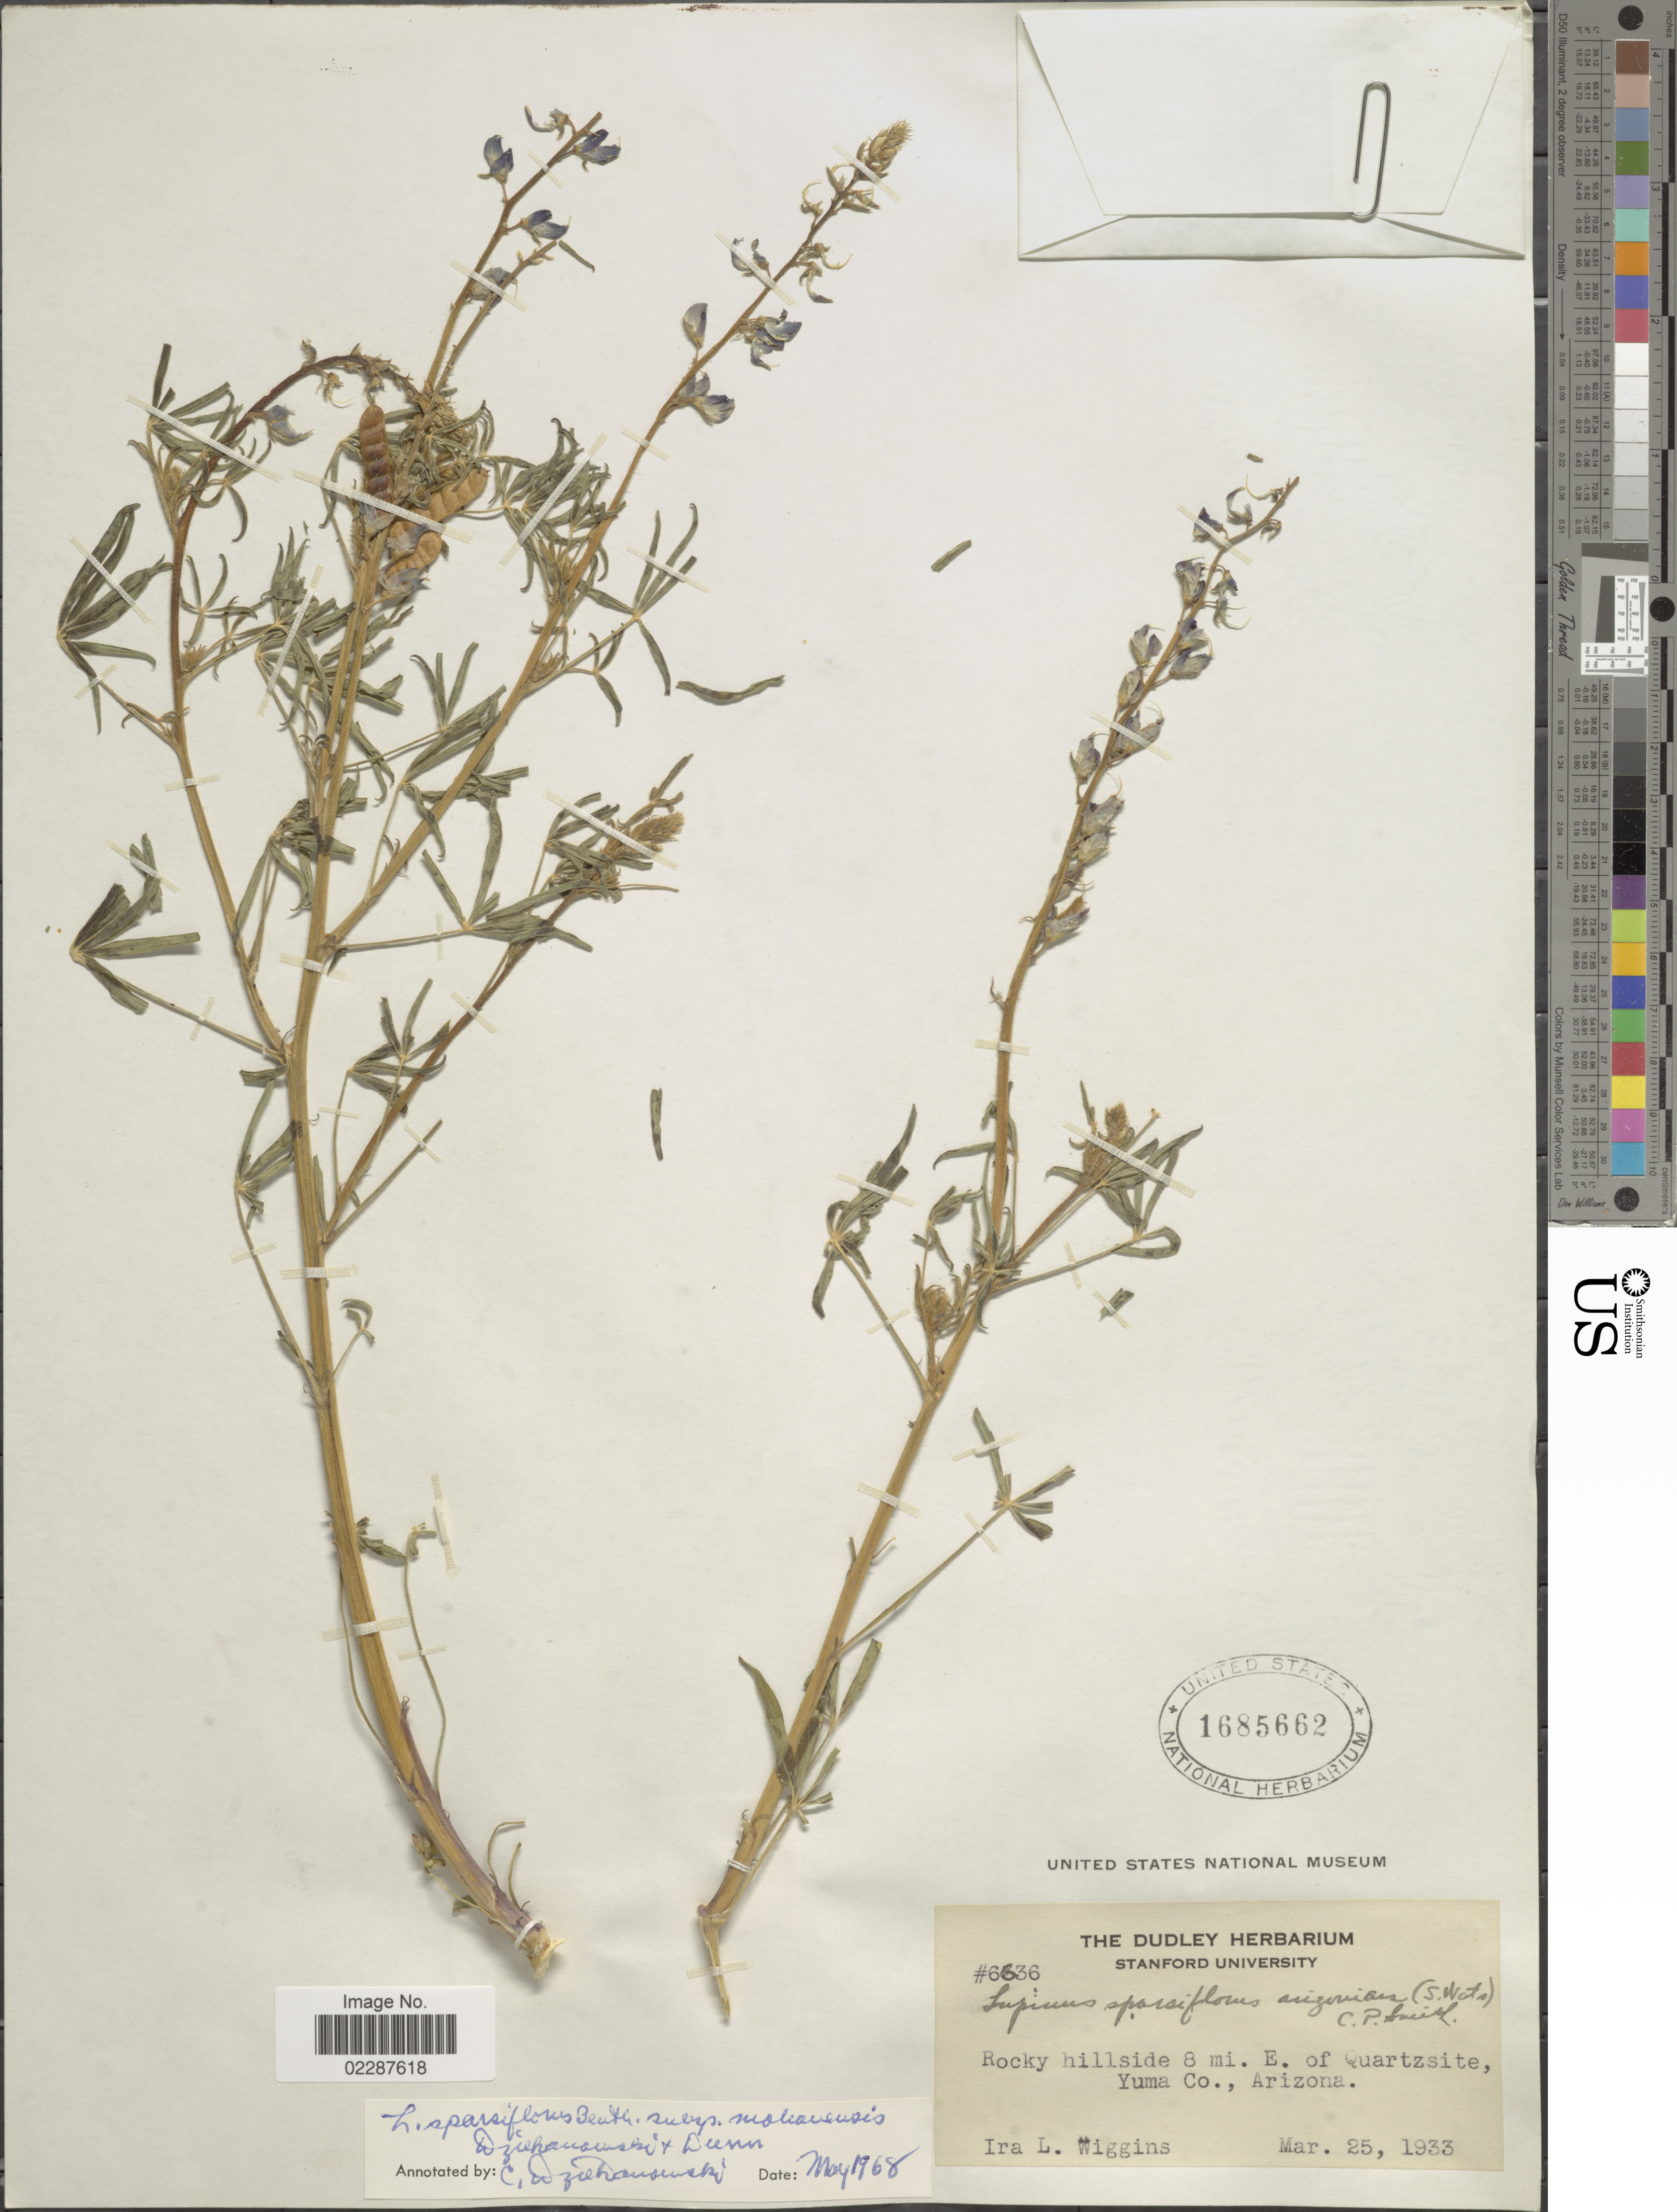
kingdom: Plantae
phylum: Tracheophyta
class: Magnoliopsida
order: Fabales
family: Fabaceae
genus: Lupinus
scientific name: Lupinus sparsiflorus subsp. mohavensis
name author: Dziekanowski & D.B. Dunn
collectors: I. L. Wiggins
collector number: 6636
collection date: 1933-03-25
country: United States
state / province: Arizona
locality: Rocky hillside 8 mi. E. of Quartzsite, Yuma Co,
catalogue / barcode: US 1685662